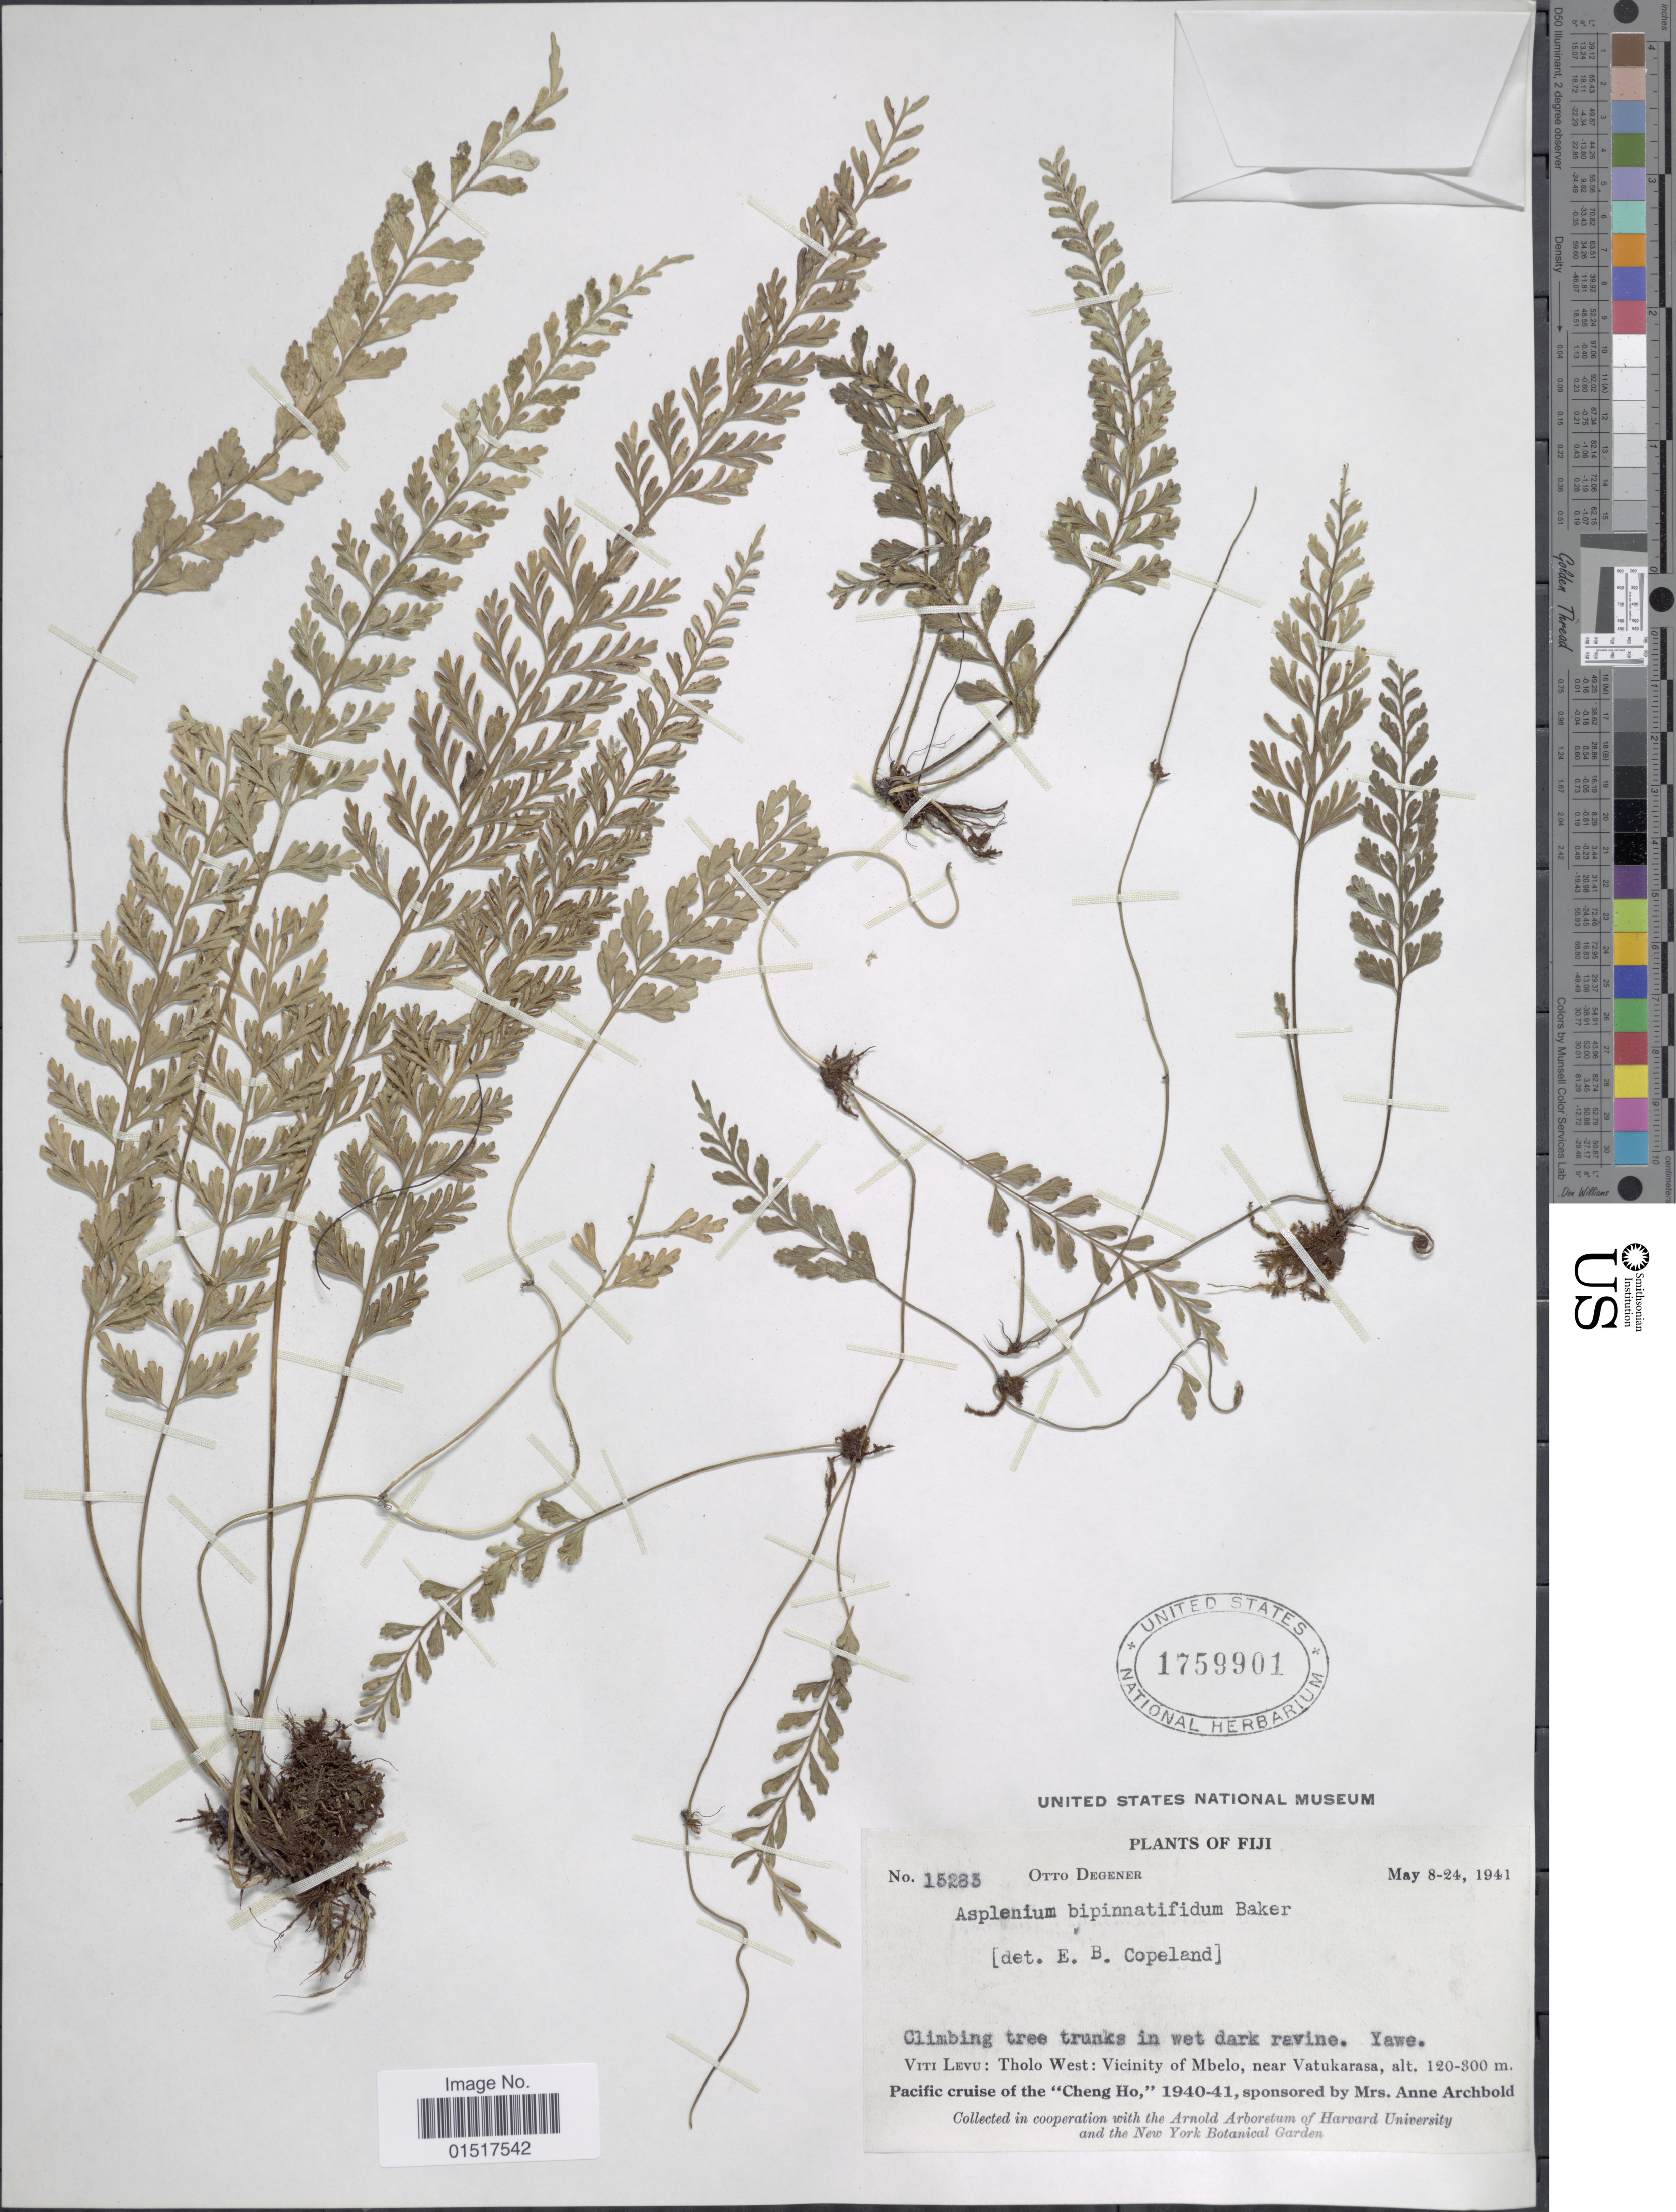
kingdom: Plantae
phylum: Tracheophyta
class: Polypodiopsida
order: Polypodiales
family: Aspleniaceae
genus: Asplenium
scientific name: Asplenium bipinnatifidum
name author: Baker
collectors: O. Degener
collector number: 15283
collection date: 1941-05-08/1941-05-24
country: Fiji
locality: Viti Levu: Tholo West: Vicinity of Mbelo, near Vatukarasa.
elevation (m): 120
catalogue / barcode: US 1759901